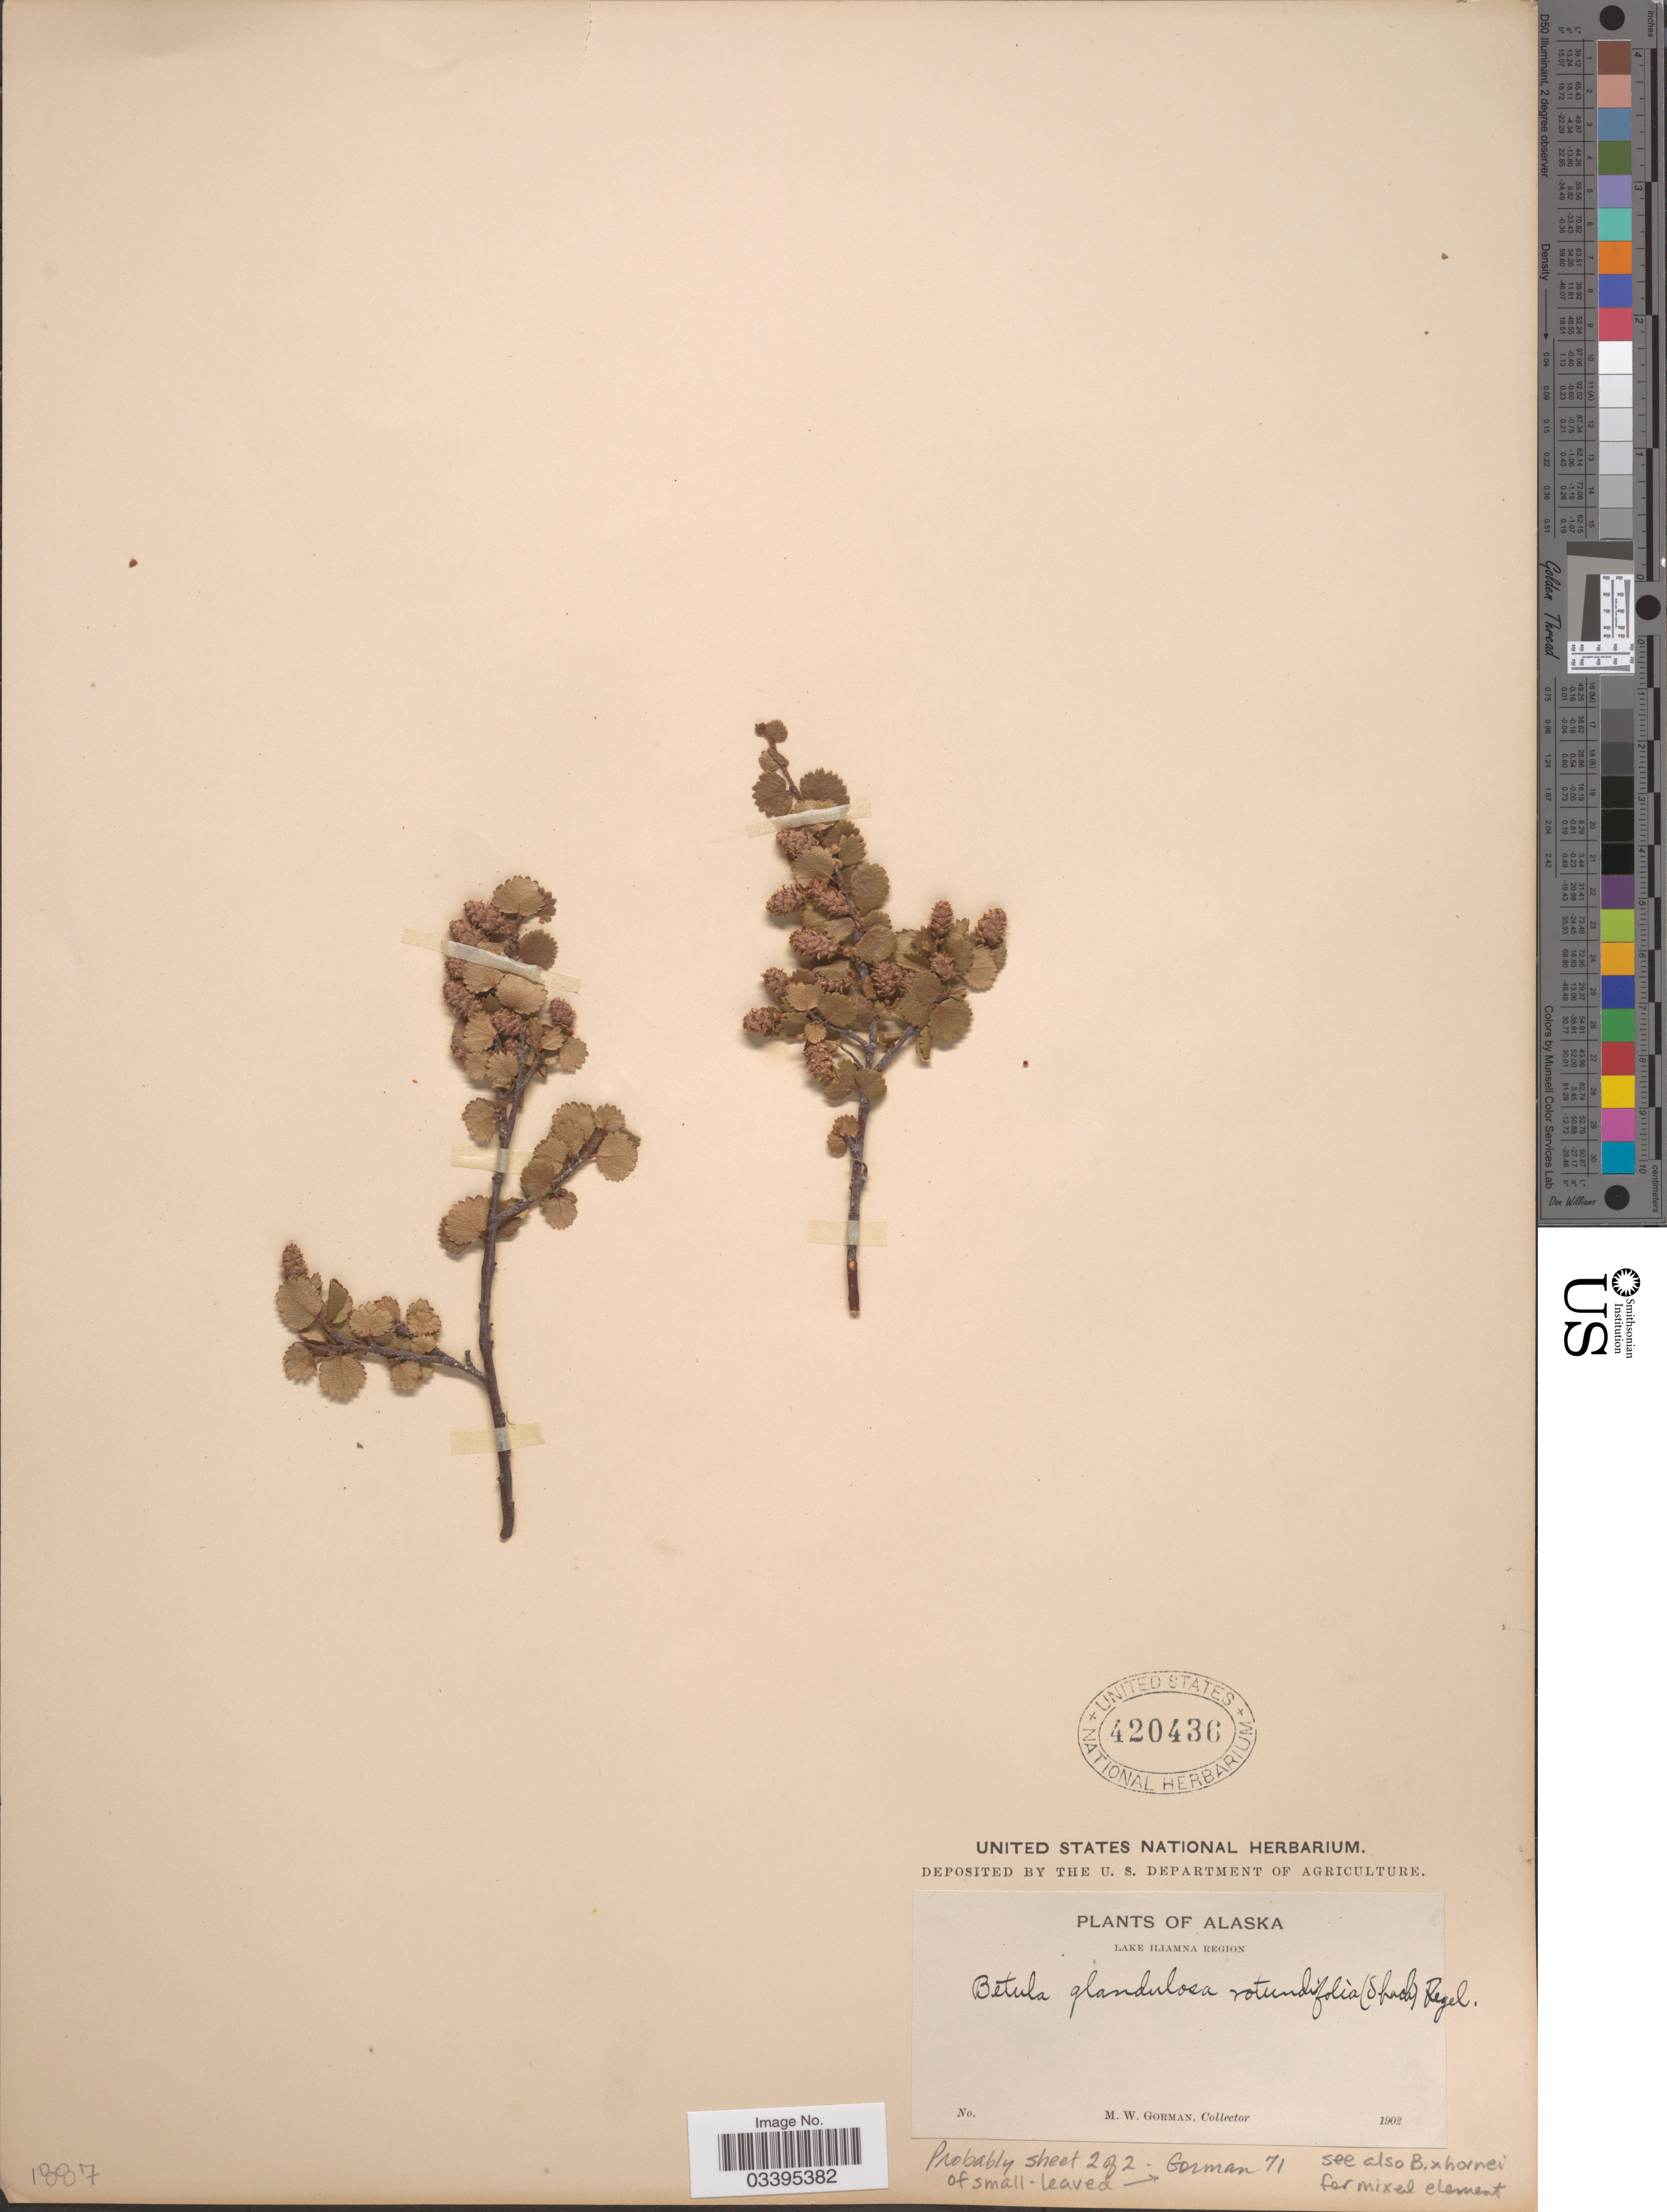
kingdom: Plantae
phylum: Tracheophyta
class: Magnoliopsida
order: Fagales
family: Betulaceae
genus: Betula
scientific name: Betula glandulosa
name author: Michx.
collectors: M. W. Gorman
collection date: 1902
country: United States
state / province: Alaska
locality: Lake Iliamna Region.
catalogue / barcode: US 420436